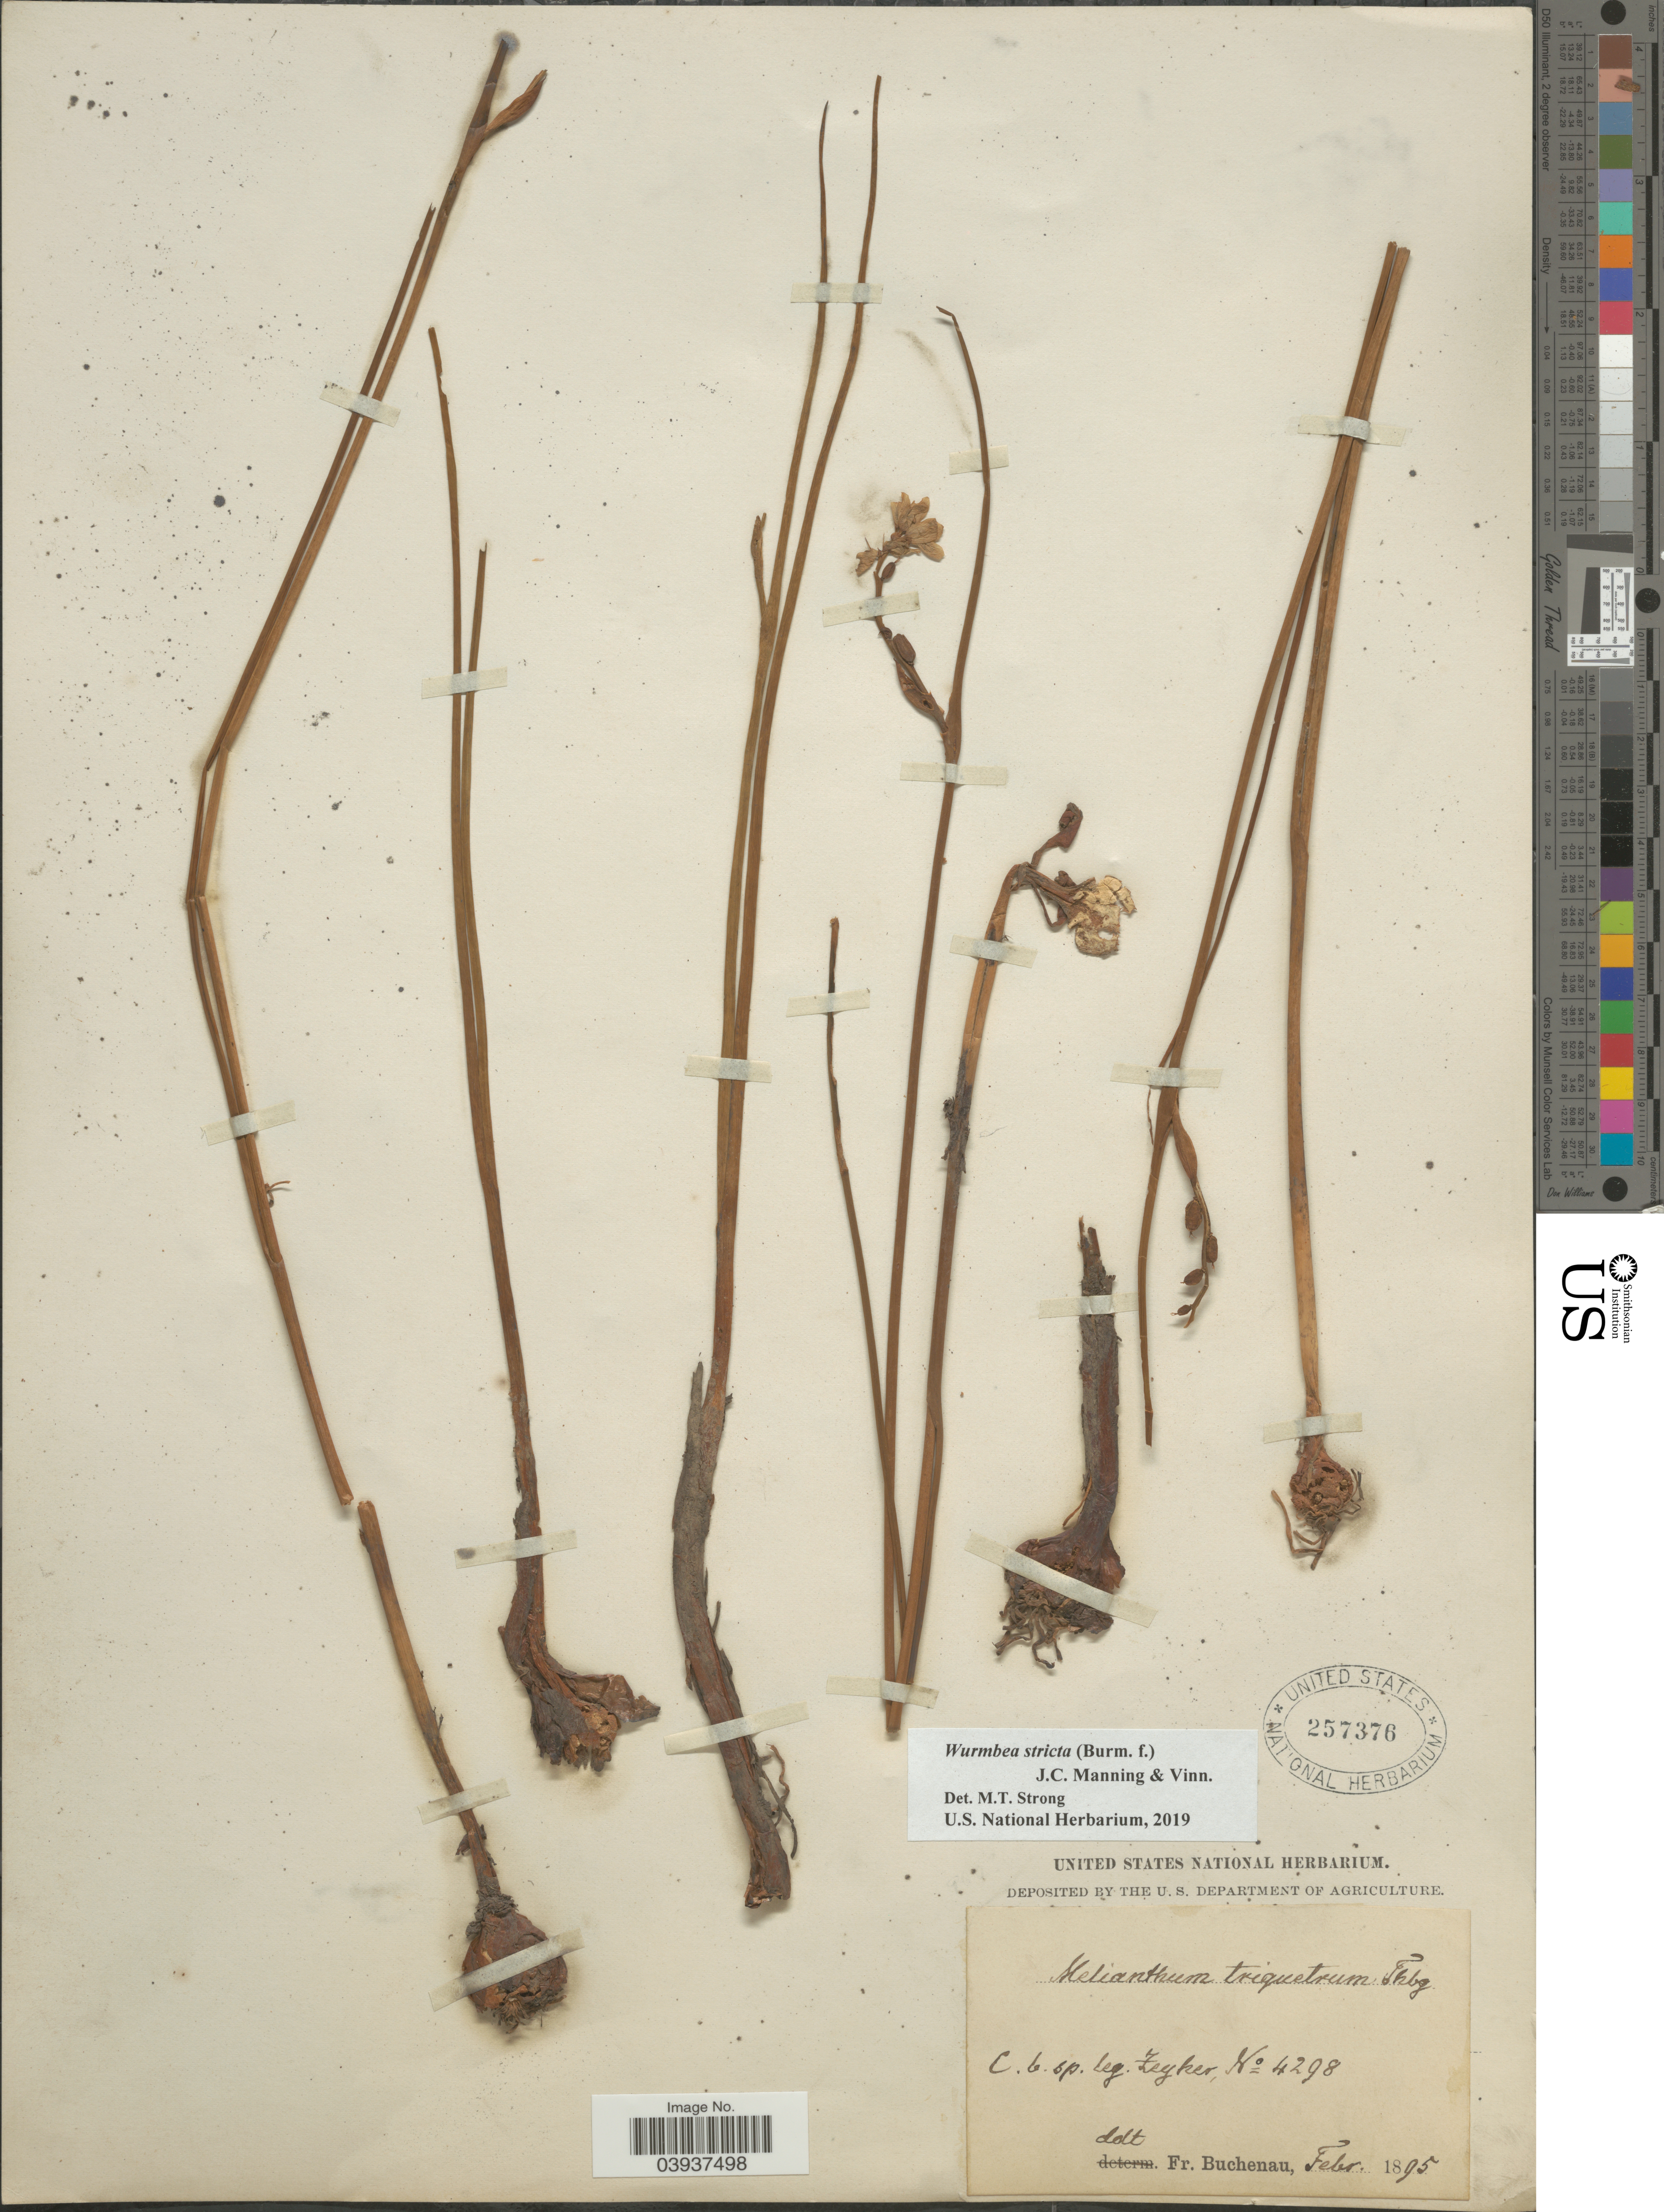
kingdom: Plantae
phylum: Tracheophyta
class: Liliopsida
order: Liliales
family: Colchicaceae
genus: Wurmbea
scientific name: Wurmbea stricta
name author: (Burm. f.) J.C. Manning & Vinn.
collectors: -. Zeyher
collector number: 4298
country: South Africa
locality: C.b. sp.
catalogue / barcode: US 257376